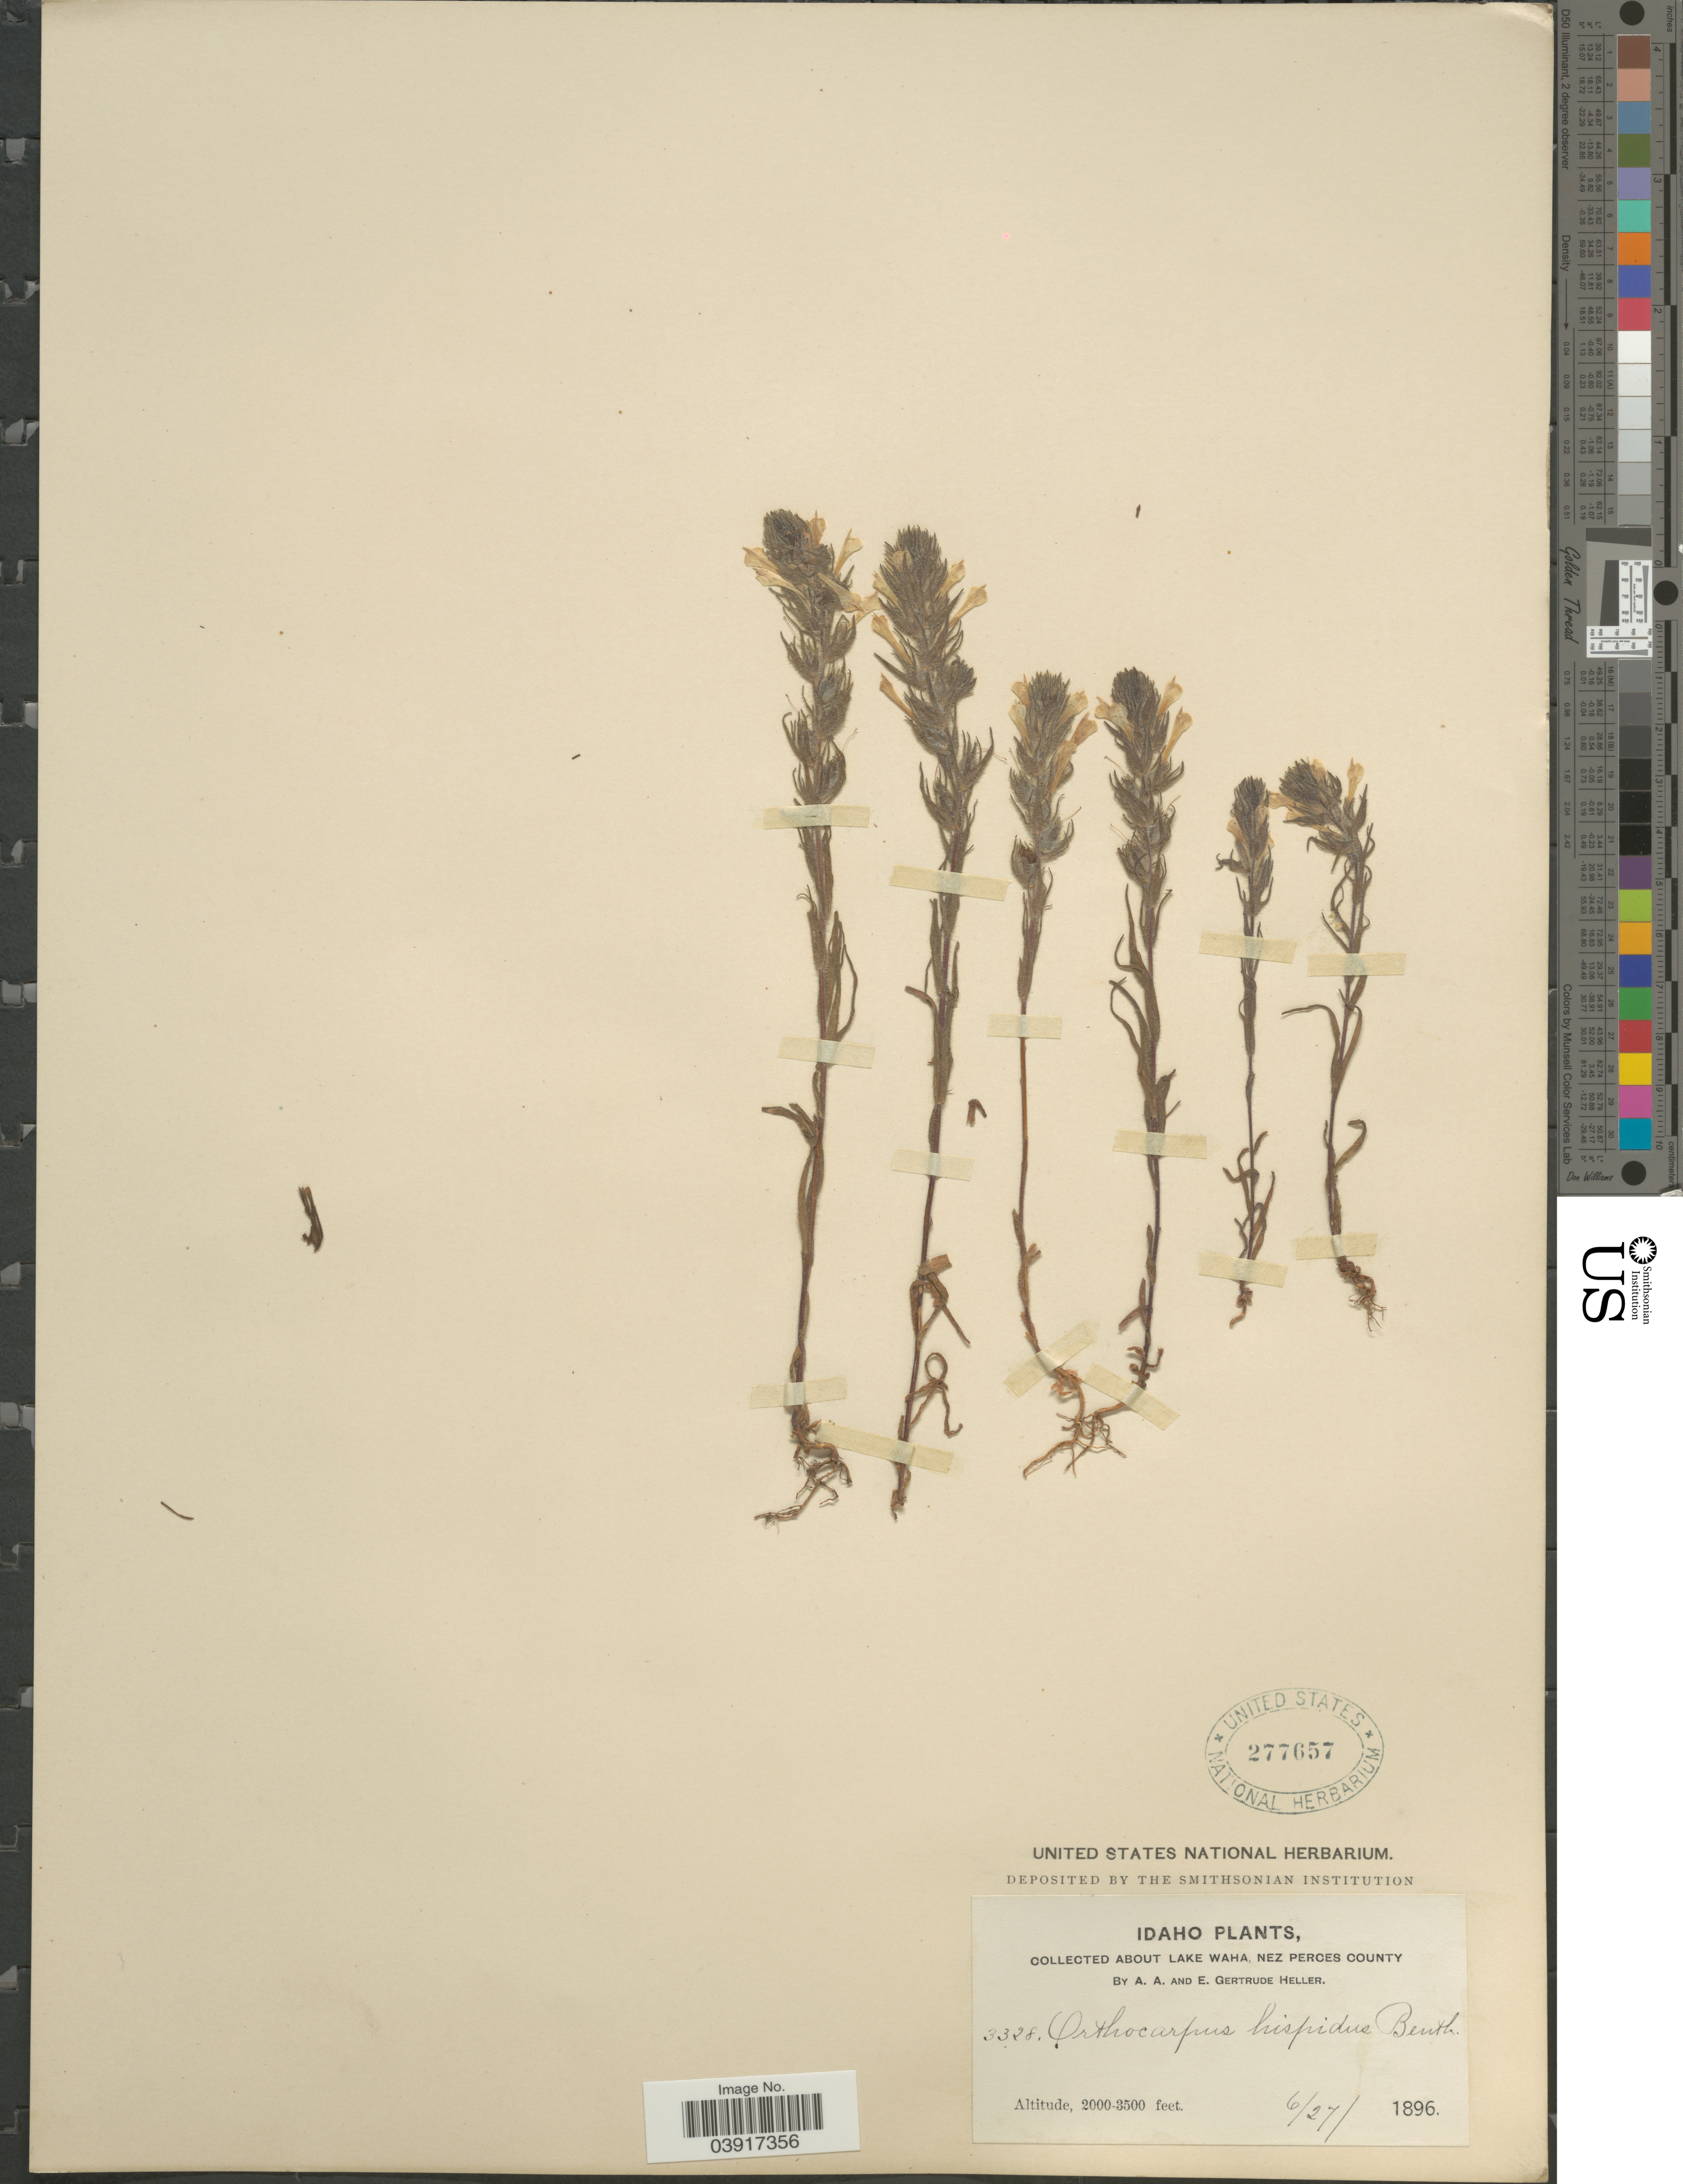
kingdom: Plantae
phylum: Tracheophyta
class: Magnoliopsida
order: Lamiales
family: Orobanchaceae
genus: Orthocarpus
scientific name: Orthocarpus hispidus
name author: Benth.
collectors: A. A. Heller & E. G. Heller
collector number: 3328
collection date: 1896-06-27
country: United States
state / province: Idaho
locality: About Lake Waha, Nez Perces County.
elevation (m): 610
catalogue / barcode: US 277657